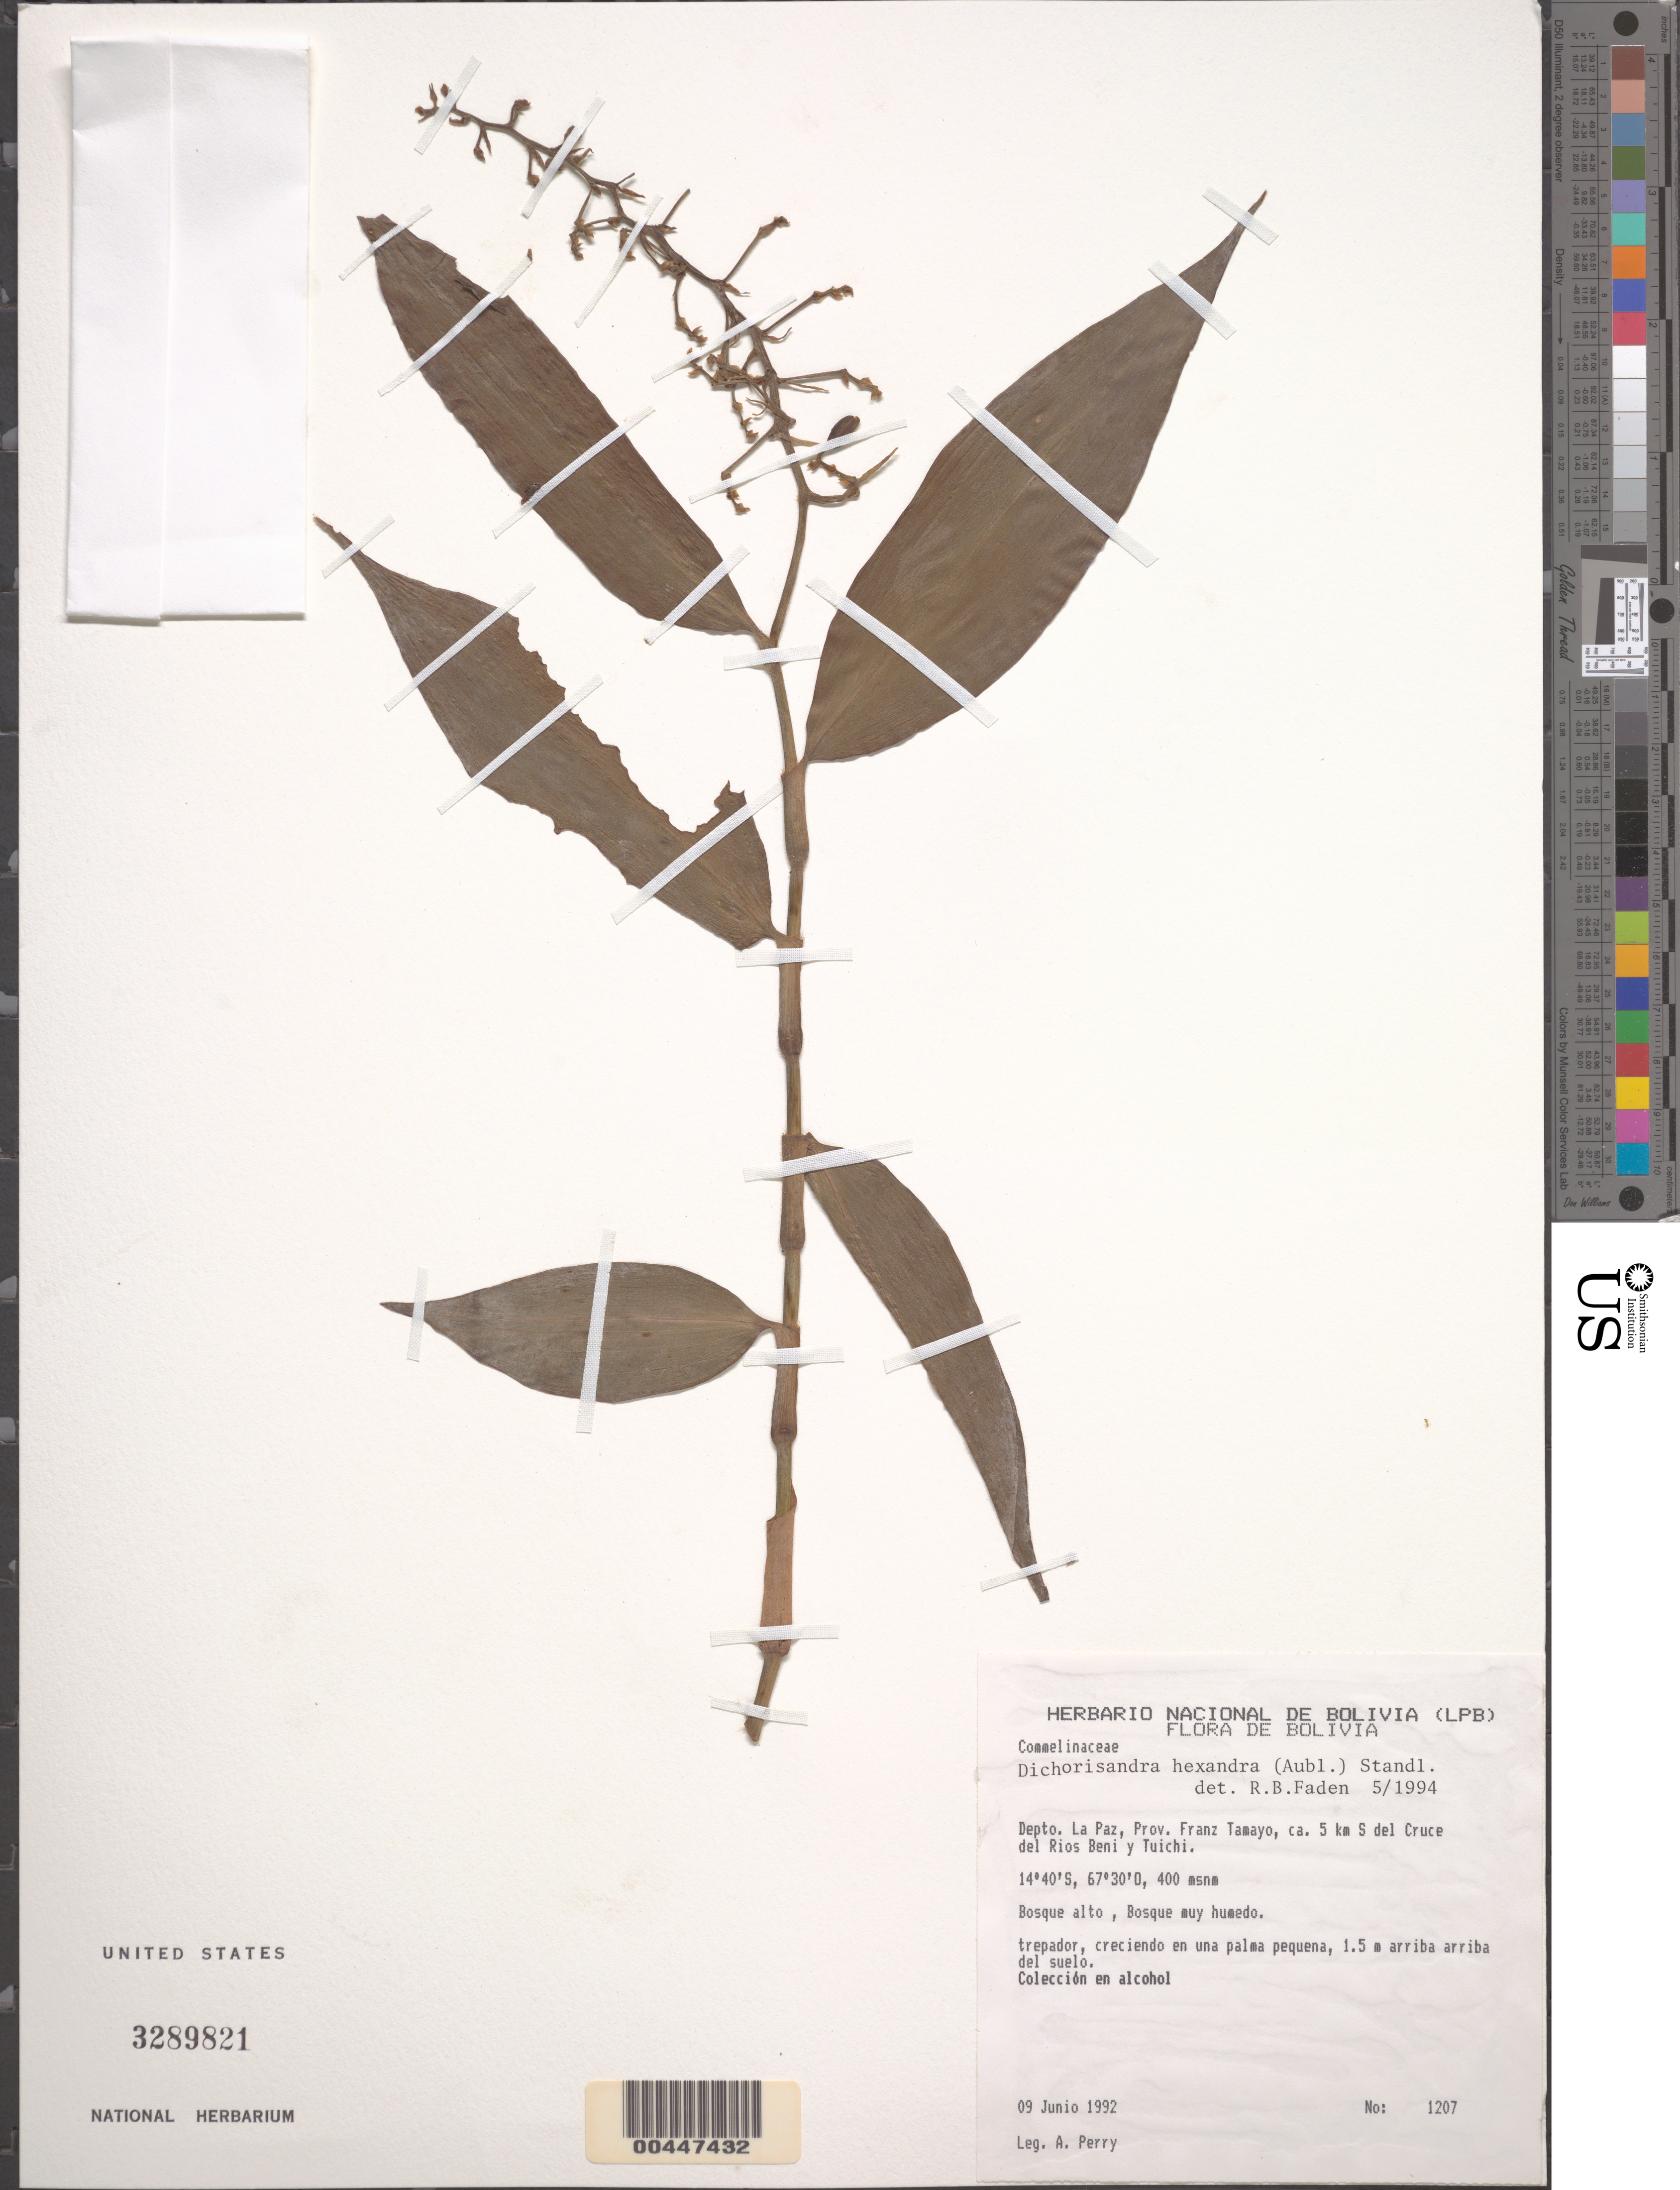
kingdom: Plantae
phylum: Tracheophyta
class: Liliopsida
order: Commelinales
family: Commelinaceae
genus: Dichorisandra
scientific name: Dichorisandra hexandra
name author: (Aubl.) Standl.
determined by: Faden, Robert B., (US), Smithsonian Institution - National Museum of Natural History (UNITED STATES)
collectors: A. Perry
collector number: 1207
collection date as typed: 09 Jun 1992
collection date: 1992-06-09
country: Bolivia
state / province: La Paz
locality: Franz Tamayo, S of Cruce del Rios Beni and Tuichi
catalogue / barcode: US 3289821